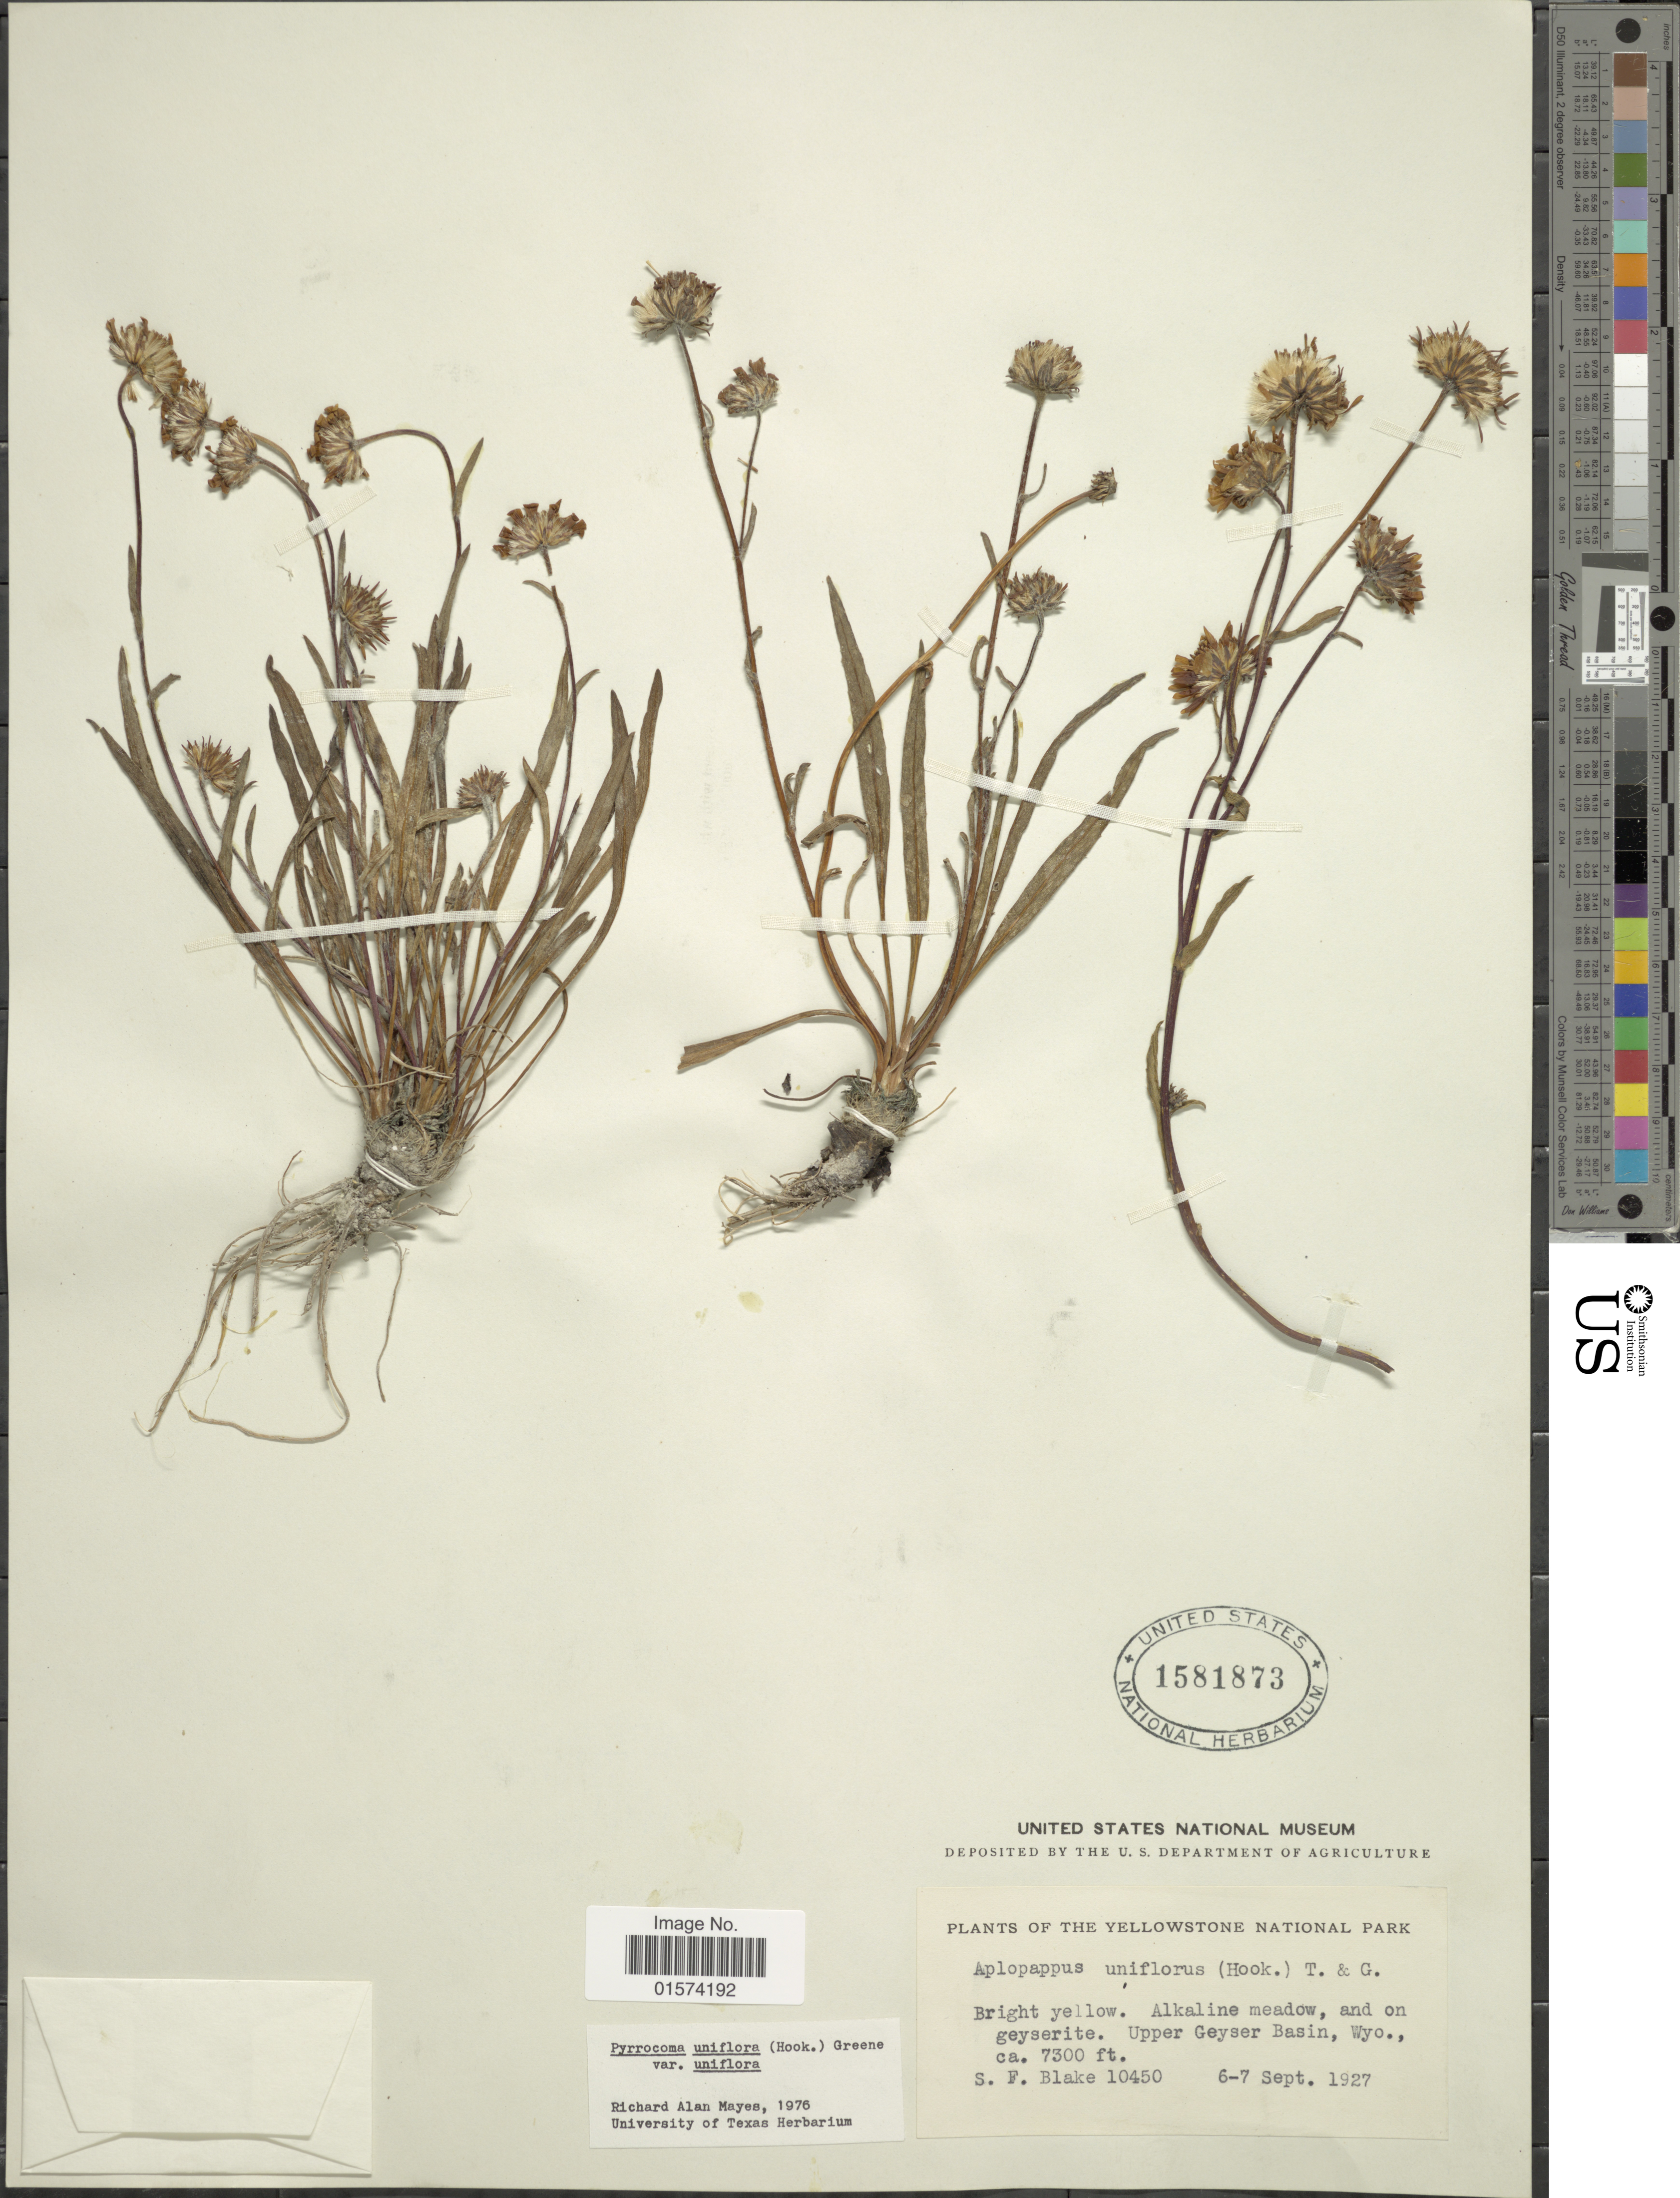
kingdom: Plantae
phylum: Tracheophyta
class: Magnoliopsida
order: Asterales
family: Asteraceae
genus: Pyrrocoma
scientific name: Pyrrocoma uniflora var. uniflora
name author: (Hook.) Greene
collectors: S. Blake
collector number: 10450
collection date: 1927-09-06/1927-09-07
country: United States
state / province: Wyoming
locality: Alkaline meadow, and on geyserite, Upper Geyser Basin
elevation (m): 2225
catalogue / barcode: US 1581873